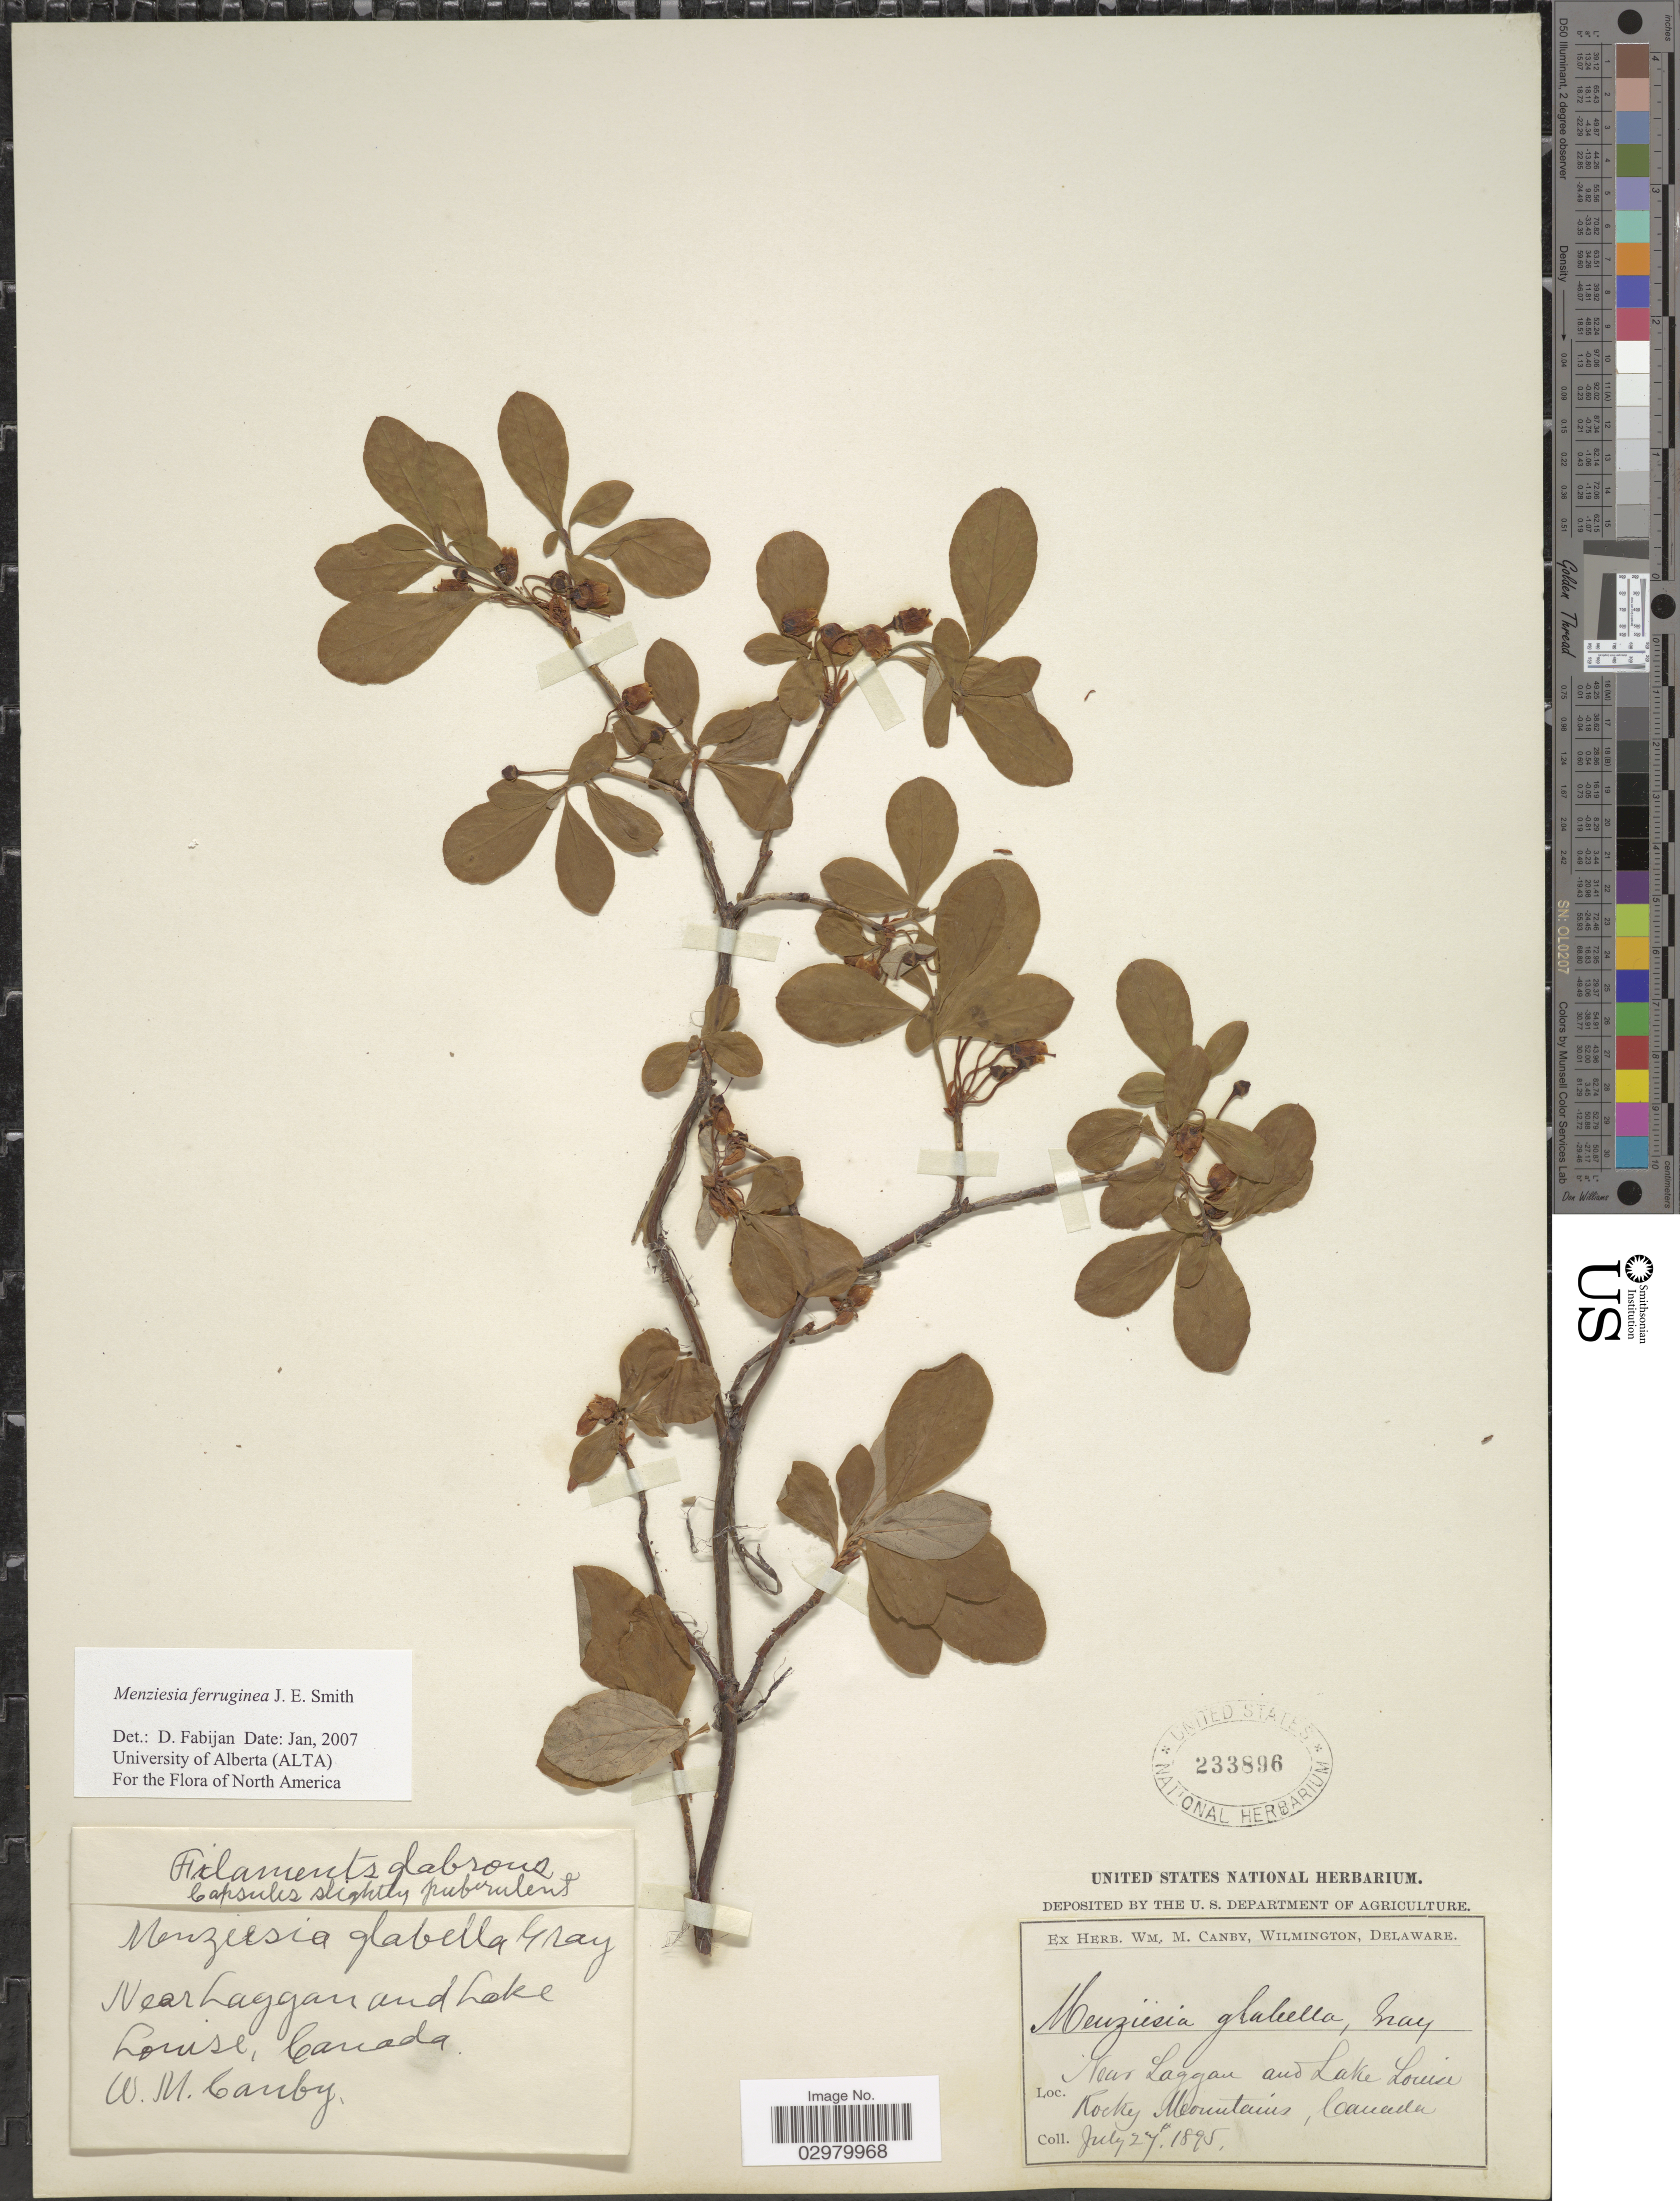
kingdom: Plantae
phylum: Tracheophyta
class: Magnoliopsida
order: Ericales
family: Ericaceae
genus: Menziesia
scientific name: Menziesia ferruginea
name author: Sm.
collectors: W. M. Canby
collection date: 1895-07-27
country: Canada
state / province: Alberta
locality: Near Laggan and Lake Louise, Rocky Mountains.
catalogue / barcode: US 233896